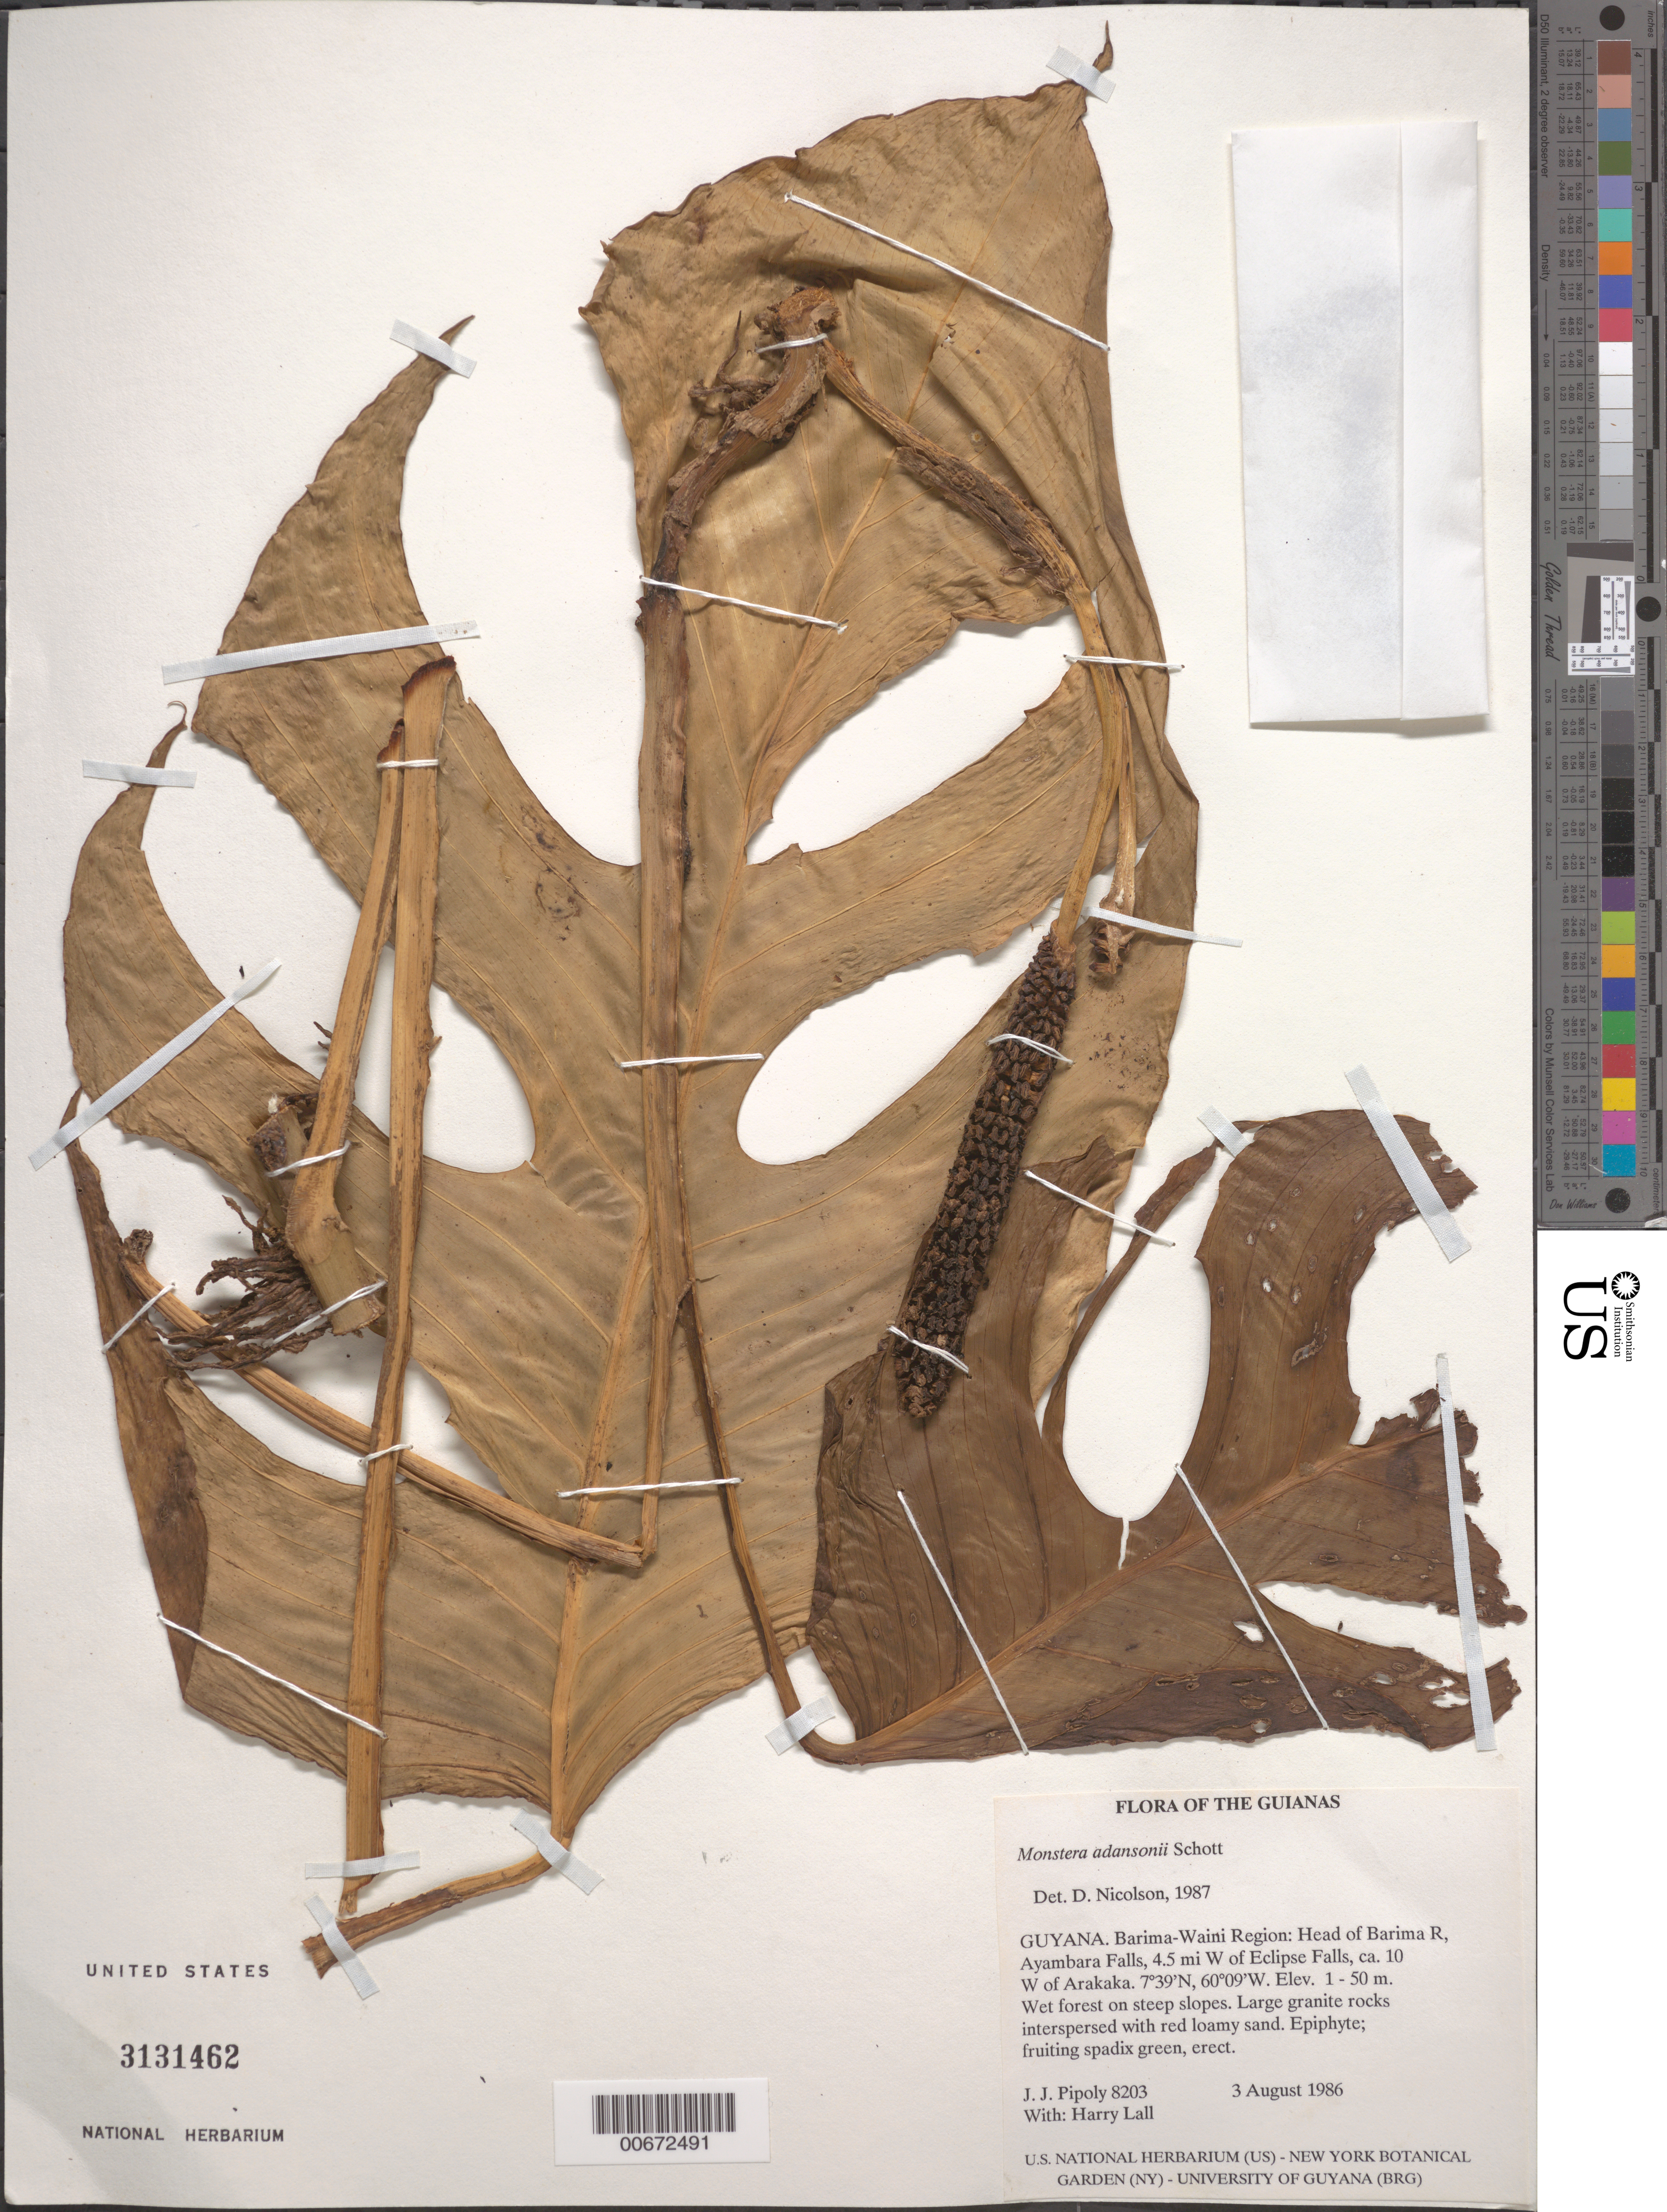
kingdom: Plantae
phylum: Tracheophyta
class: Liliopsida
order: Alismatales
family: Araceae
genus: Monstera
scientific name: Monstera adansonii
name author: Schott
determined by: Nicolson, Dan H.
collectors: J. J. Pipoly & H. Lall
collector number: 8203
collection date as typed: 3 August 1986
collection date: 1986-08-03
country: Guyana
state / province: Barima-Waini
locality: Head of Barima R, Ayambara Falls, 4.5 mi W of Eclipse Falls, ca. 10 W of Arakaka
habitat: Wet forest on large granite rocks, interspersed with red loamy sand, on steep slopes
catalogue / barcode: US 3131462